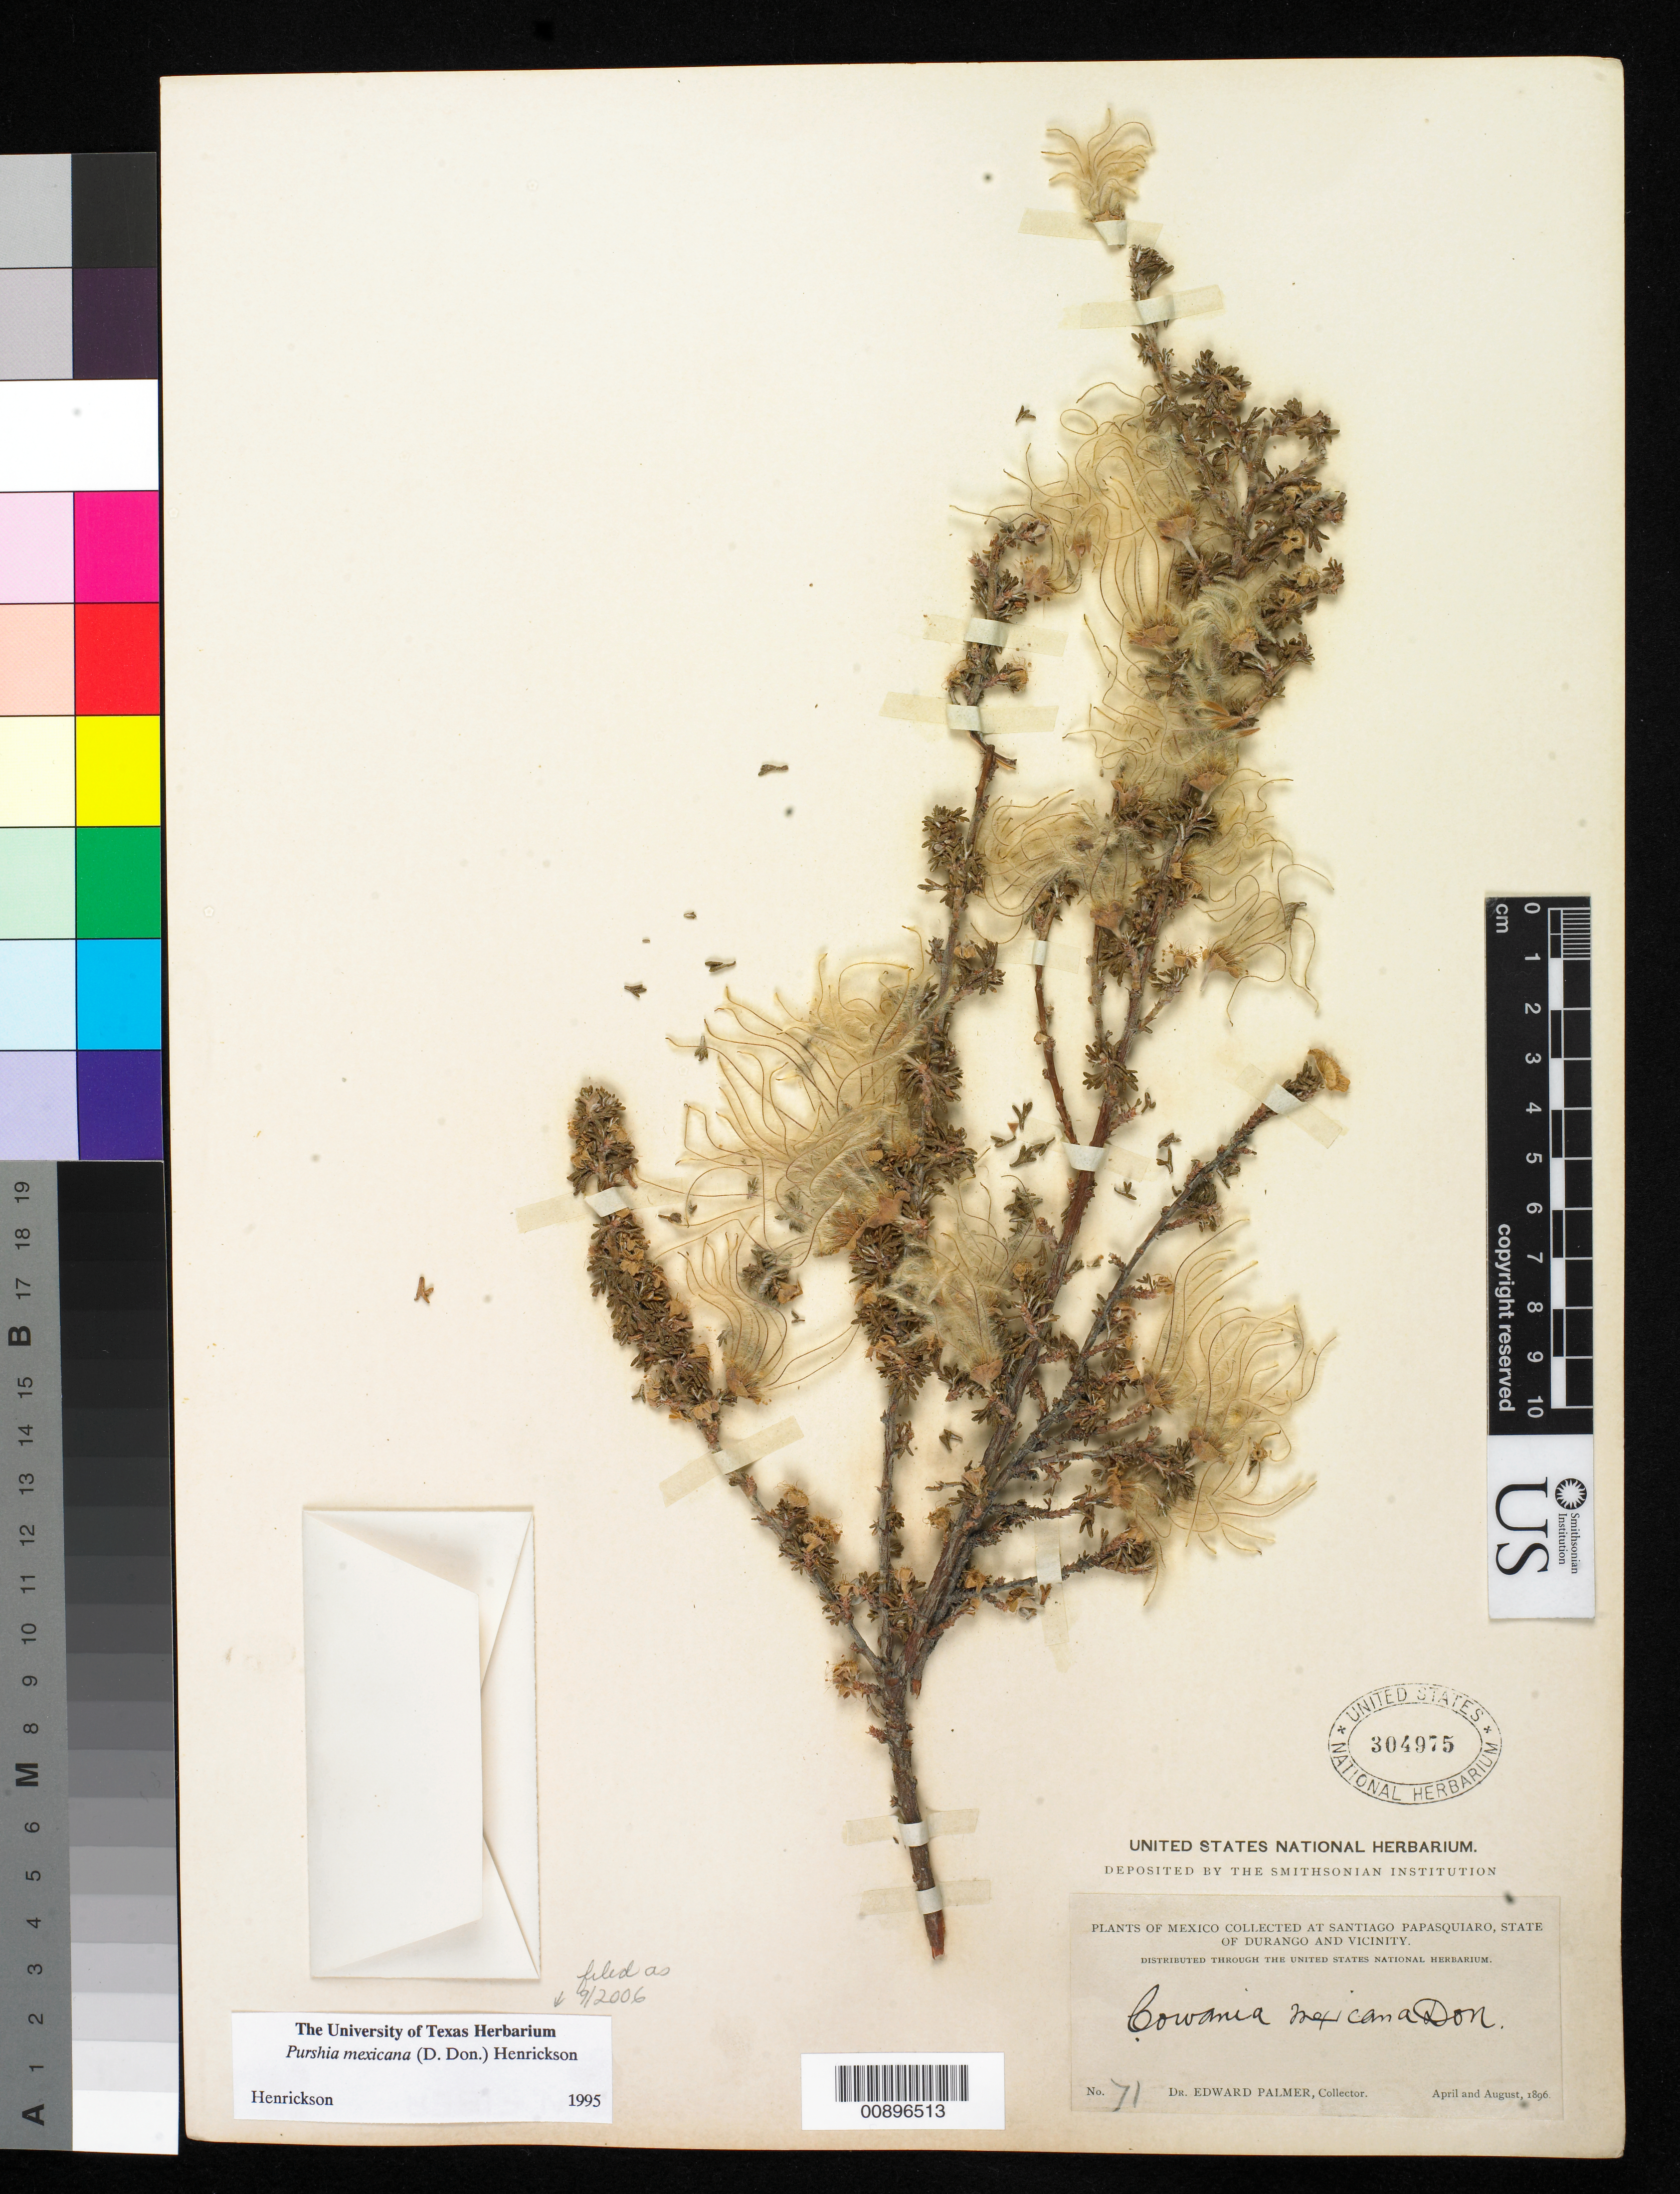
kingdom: Plantae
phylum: Tracheophyta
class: Magnoliopsida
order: Rosales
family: Rosaceae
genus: Purshia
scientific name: Purshia mexicana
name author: (D. Don) S.L. Welsh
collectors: E. Palmer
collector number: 71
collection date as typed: Apr 1896 to -- Aug 1896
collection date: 1896-04/1896-08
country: Mexico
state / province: Durango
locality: Santiago Papasquiaro, Durango and vicinity.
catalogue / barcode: US 304975